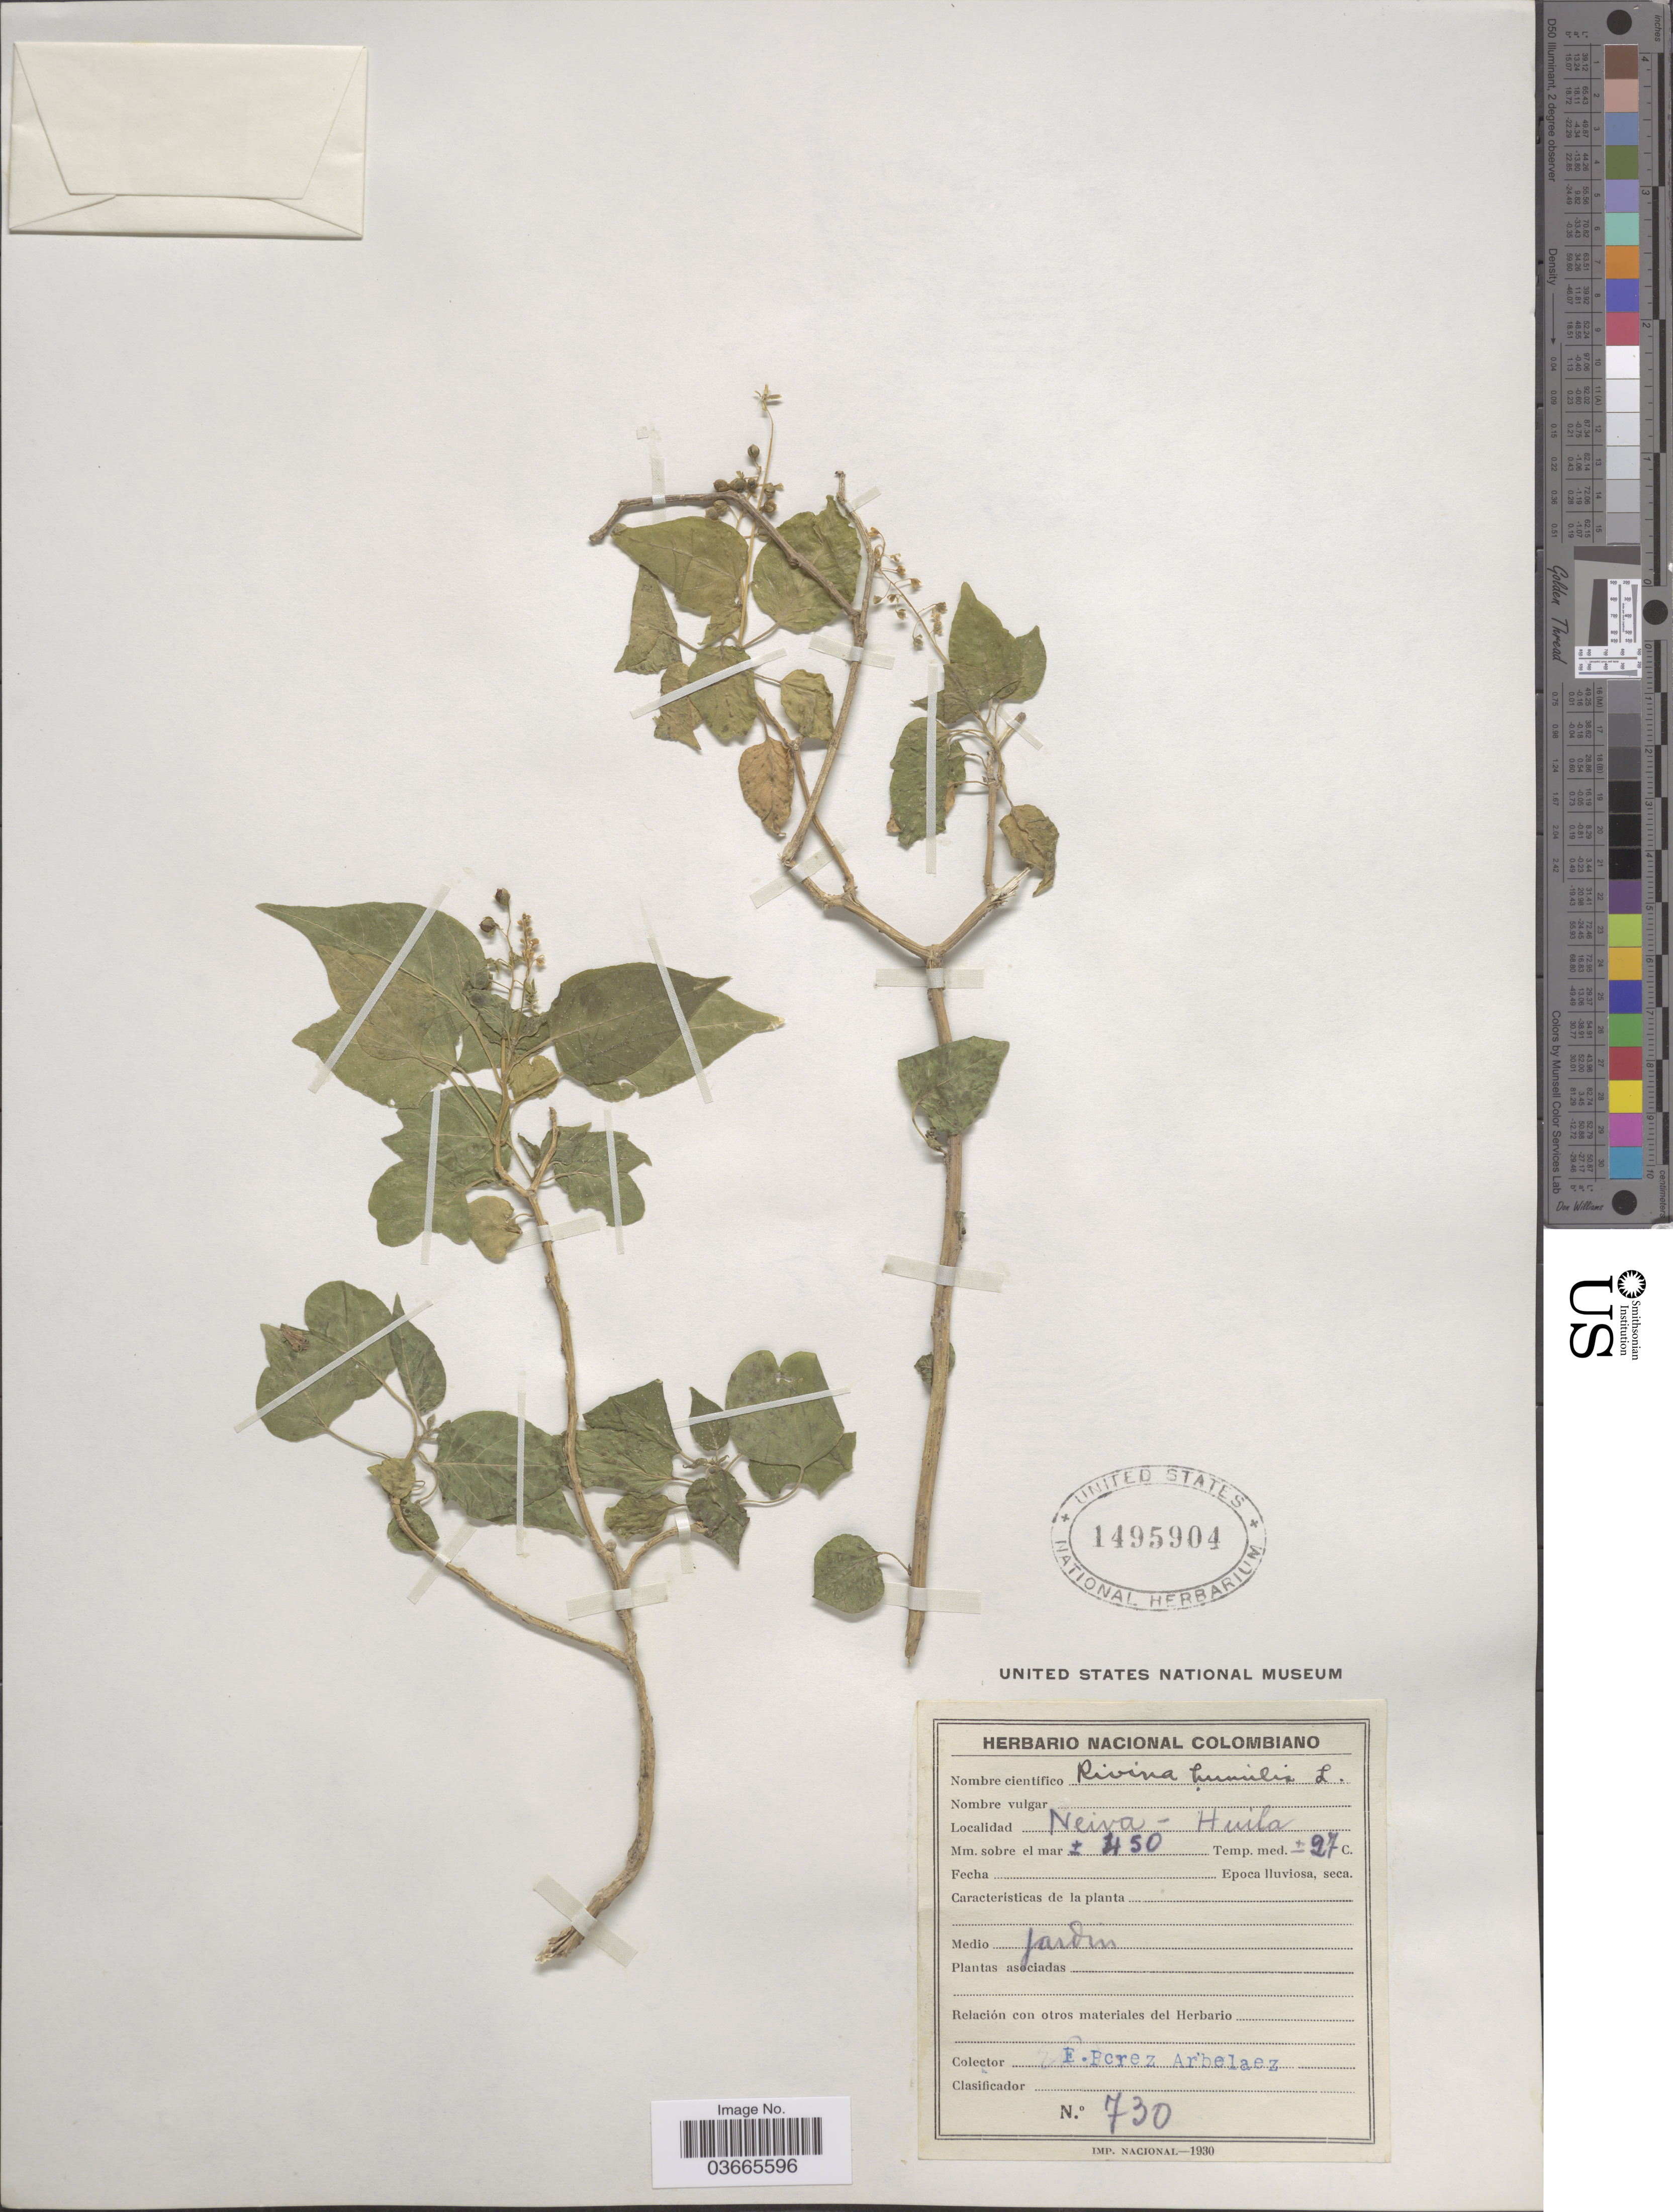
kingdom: Plantae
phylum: Tracheophyta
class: Magnoliopsida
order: Caryophyllales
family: Phytolaccaceae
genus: Rivina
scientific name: Rivina humilis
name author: L.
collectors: E. Pérez Arbeláez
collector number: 730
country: Colombia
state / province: Huila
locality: Neiva-Huila.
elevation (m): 450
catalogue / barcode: US 1495904